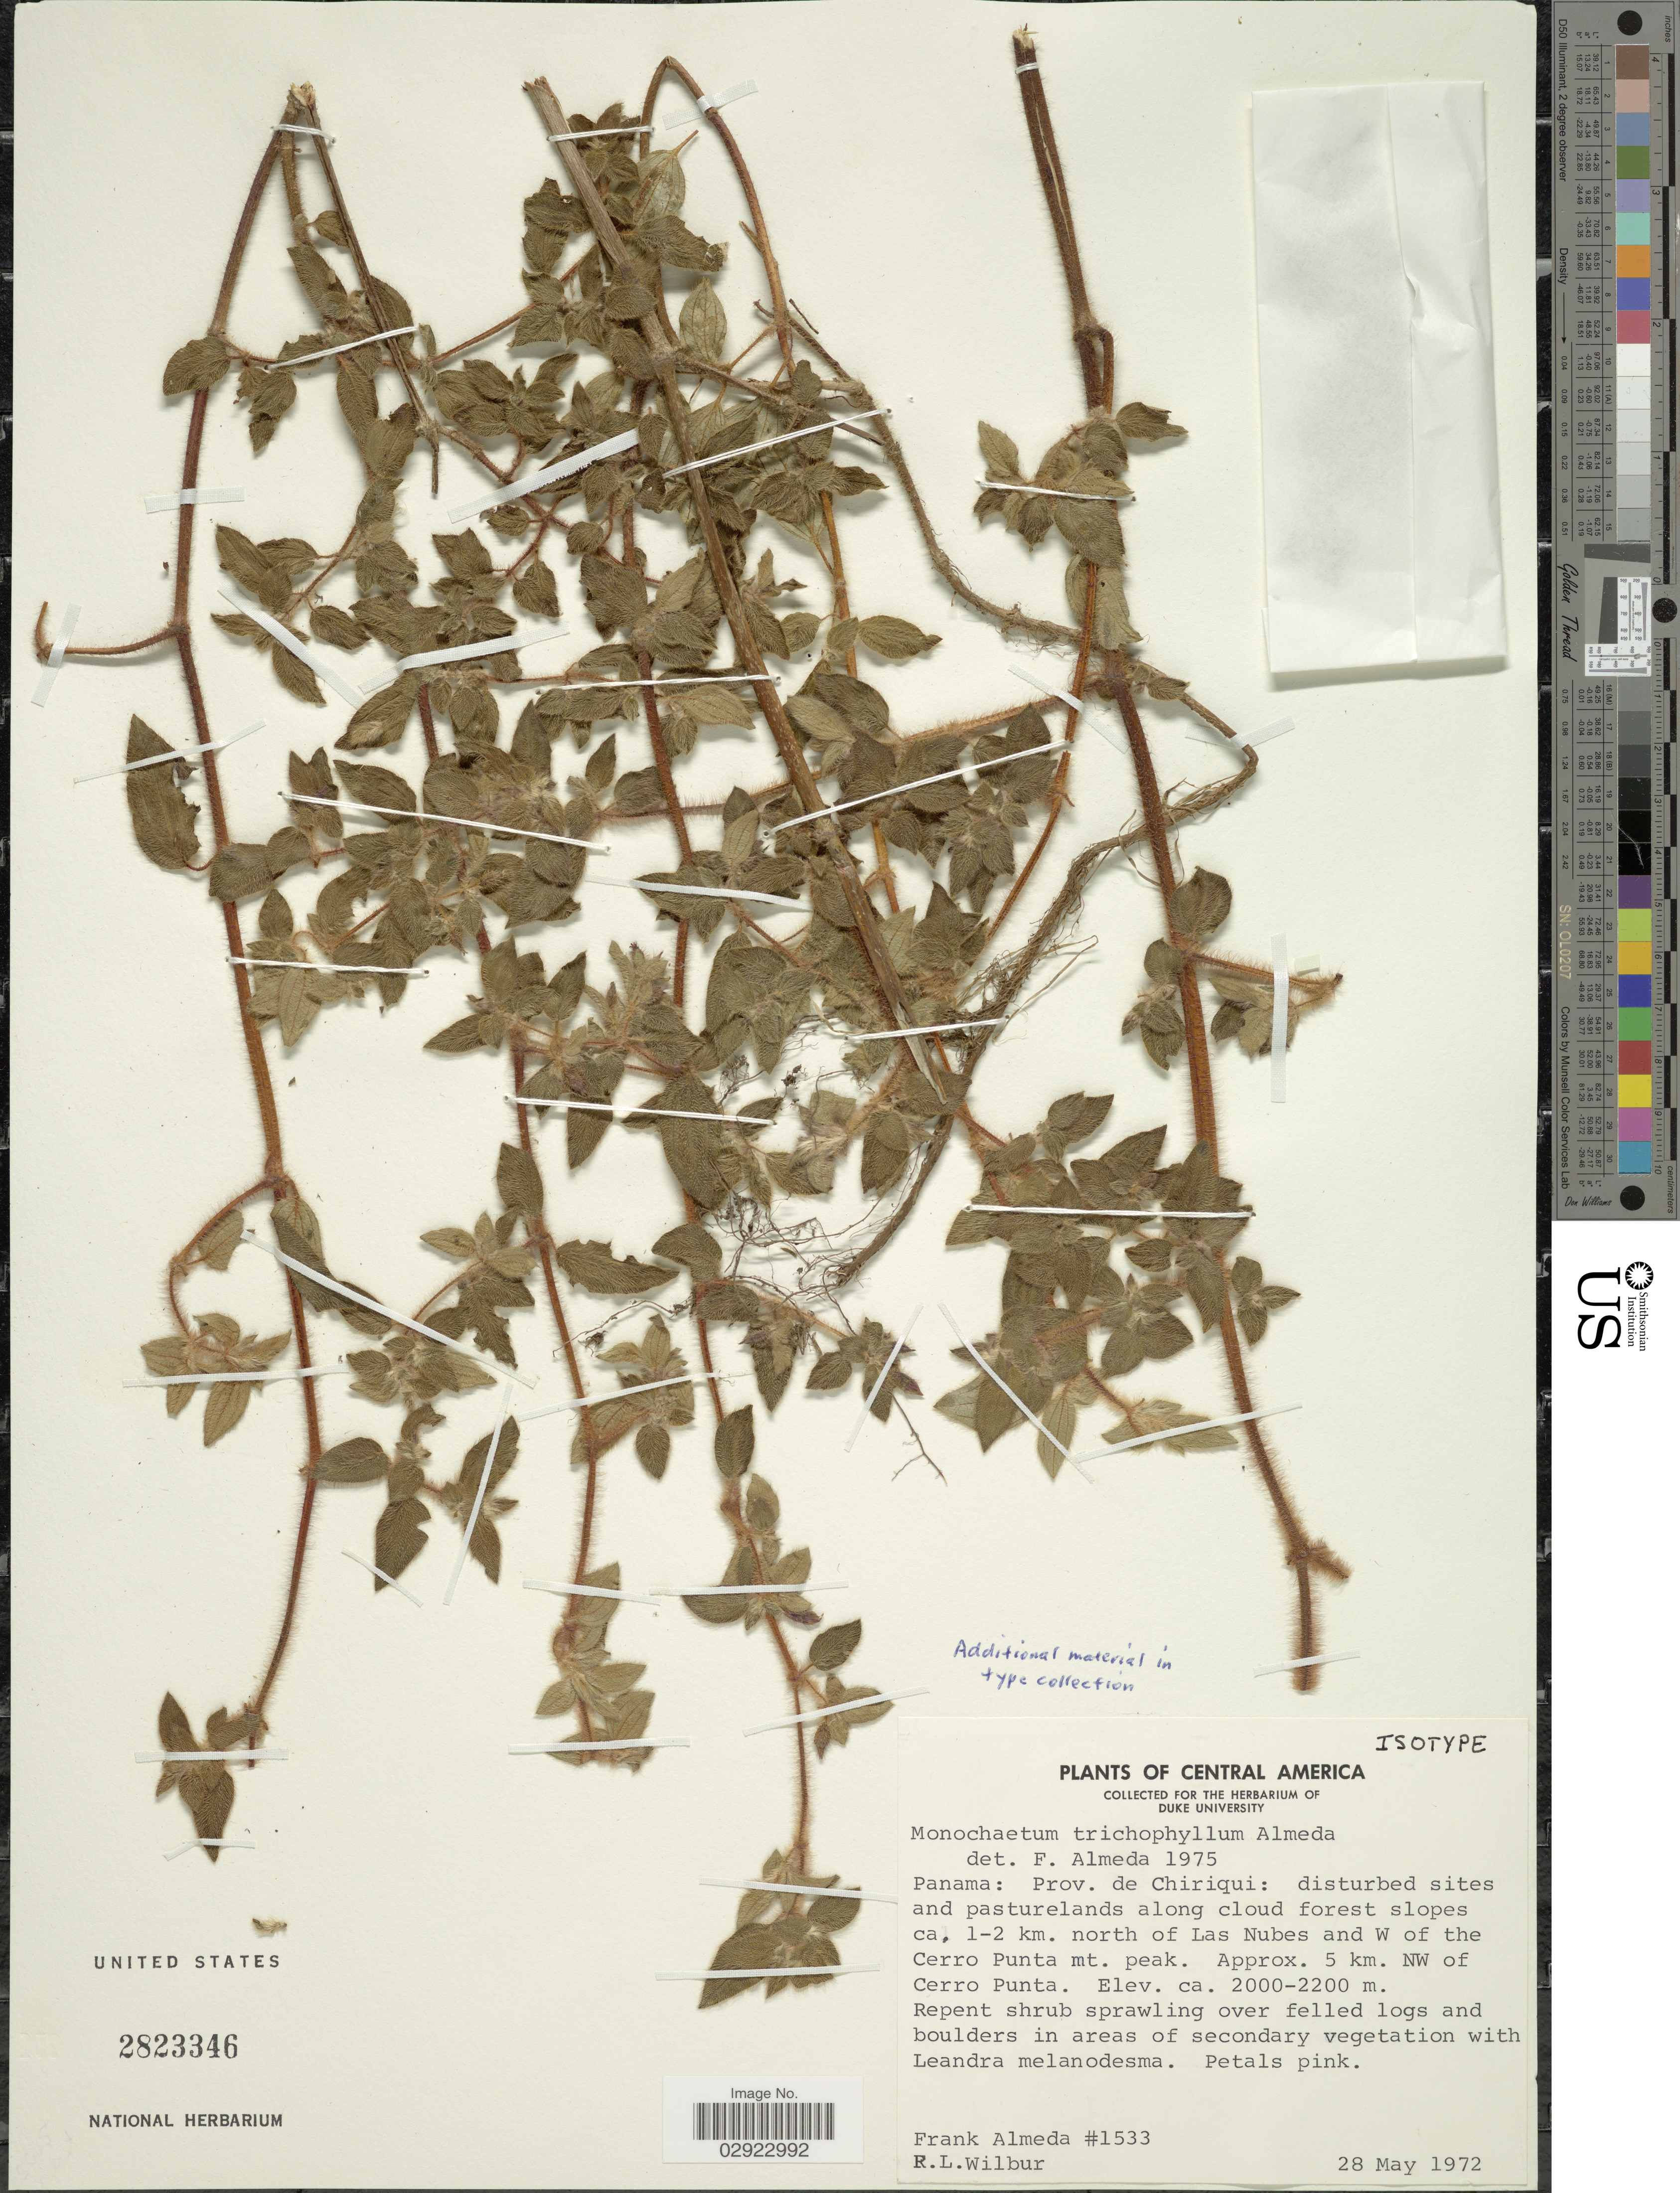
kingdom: Plantae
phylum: Tracheophyta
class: Magnoliopsida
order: Myrtales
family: Melastomataceae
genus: Monochaetum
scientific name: Monochaetum trichophyllum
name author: Almeda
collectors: F. Almeda & R. L. Wilbur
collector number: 1533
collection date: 1972-05-28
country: Panama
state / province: Chiriqui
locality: Panama: Prov. de Chiriqui: disturbed sites and pasturelands along cloud forest slopes ca. 1-2 km. north of Las Nubes and W of the Cerro Punta mt. peak. Approx. 5 km. NW of Cerro Punta.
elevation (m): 2000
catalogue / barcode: US 2823346